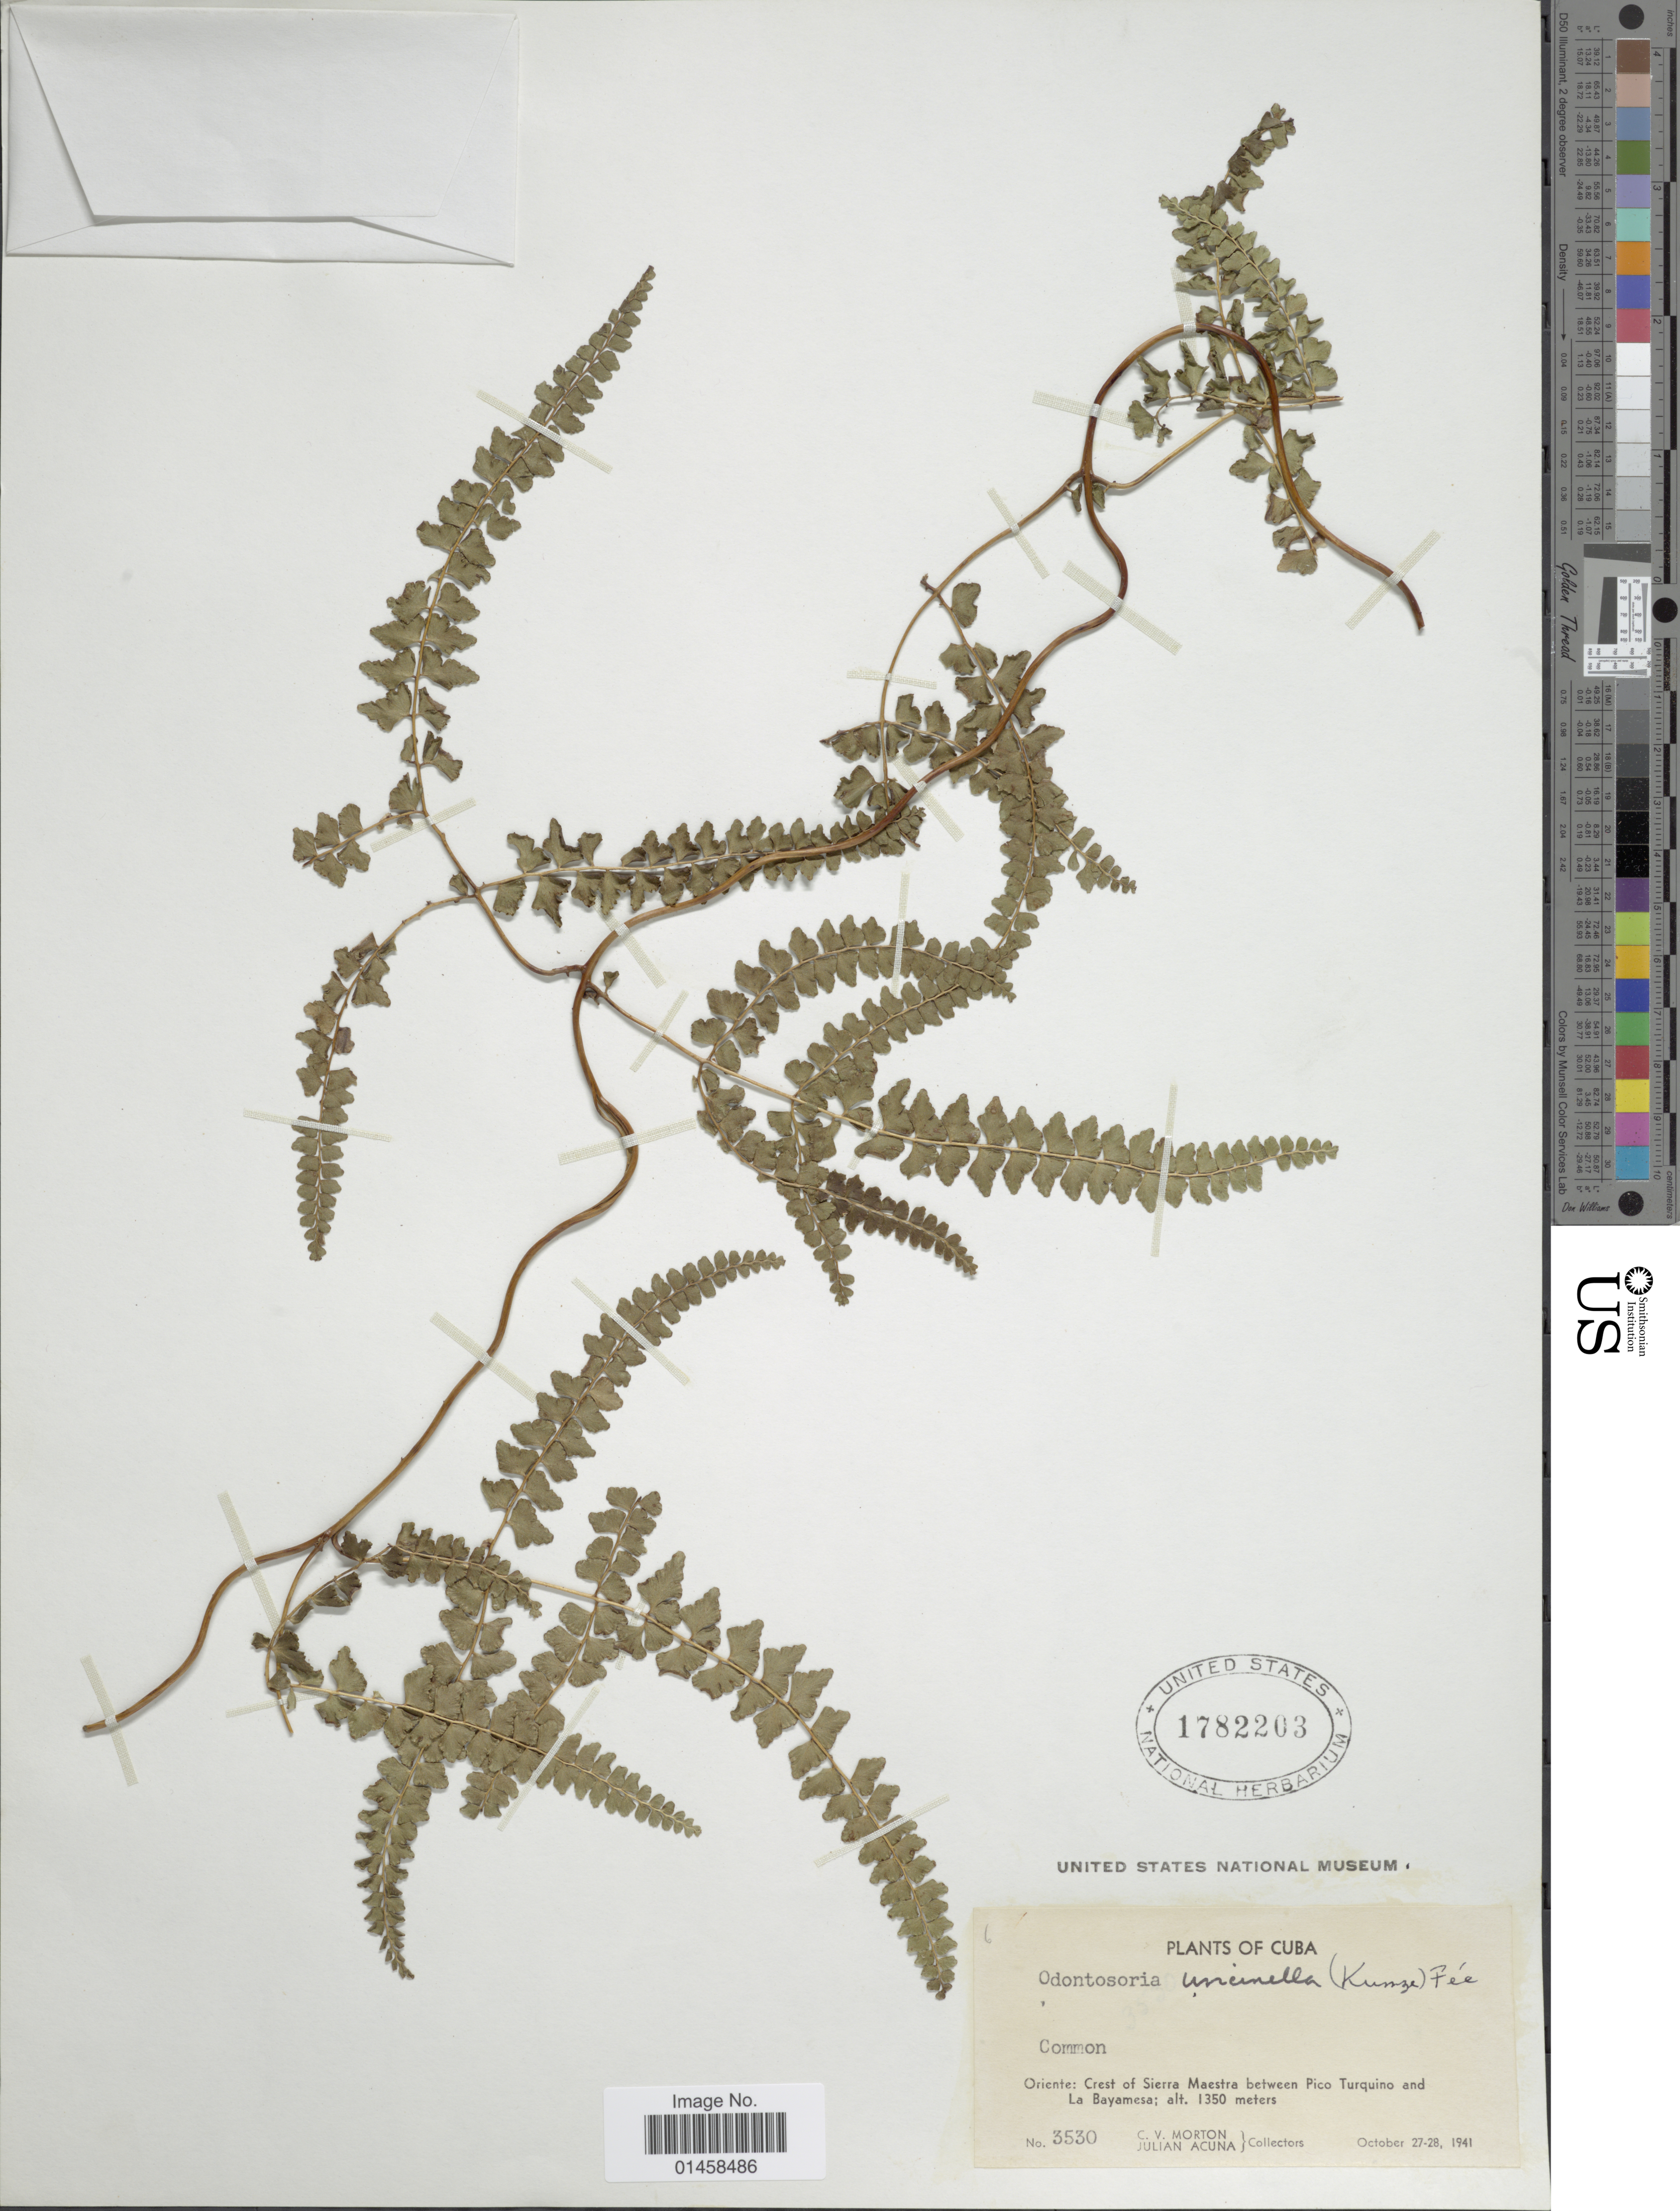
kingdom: Plantae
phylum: Tracheophyta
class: Polypodiopsida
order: Polypodiales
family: Lindsaeaceae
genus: Odontosoria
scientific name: Odontosoria scandens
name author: (Desv.) C. Chr.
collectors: C. V. Morton & J. B. Acuña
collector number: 3530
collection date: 1941-10-27/1941-10-28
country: Cuba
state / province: Oriente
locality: Crest of Serra Maestra between Pico Turquino and La Bayamesa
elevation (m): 1350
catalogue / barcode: US 1782203